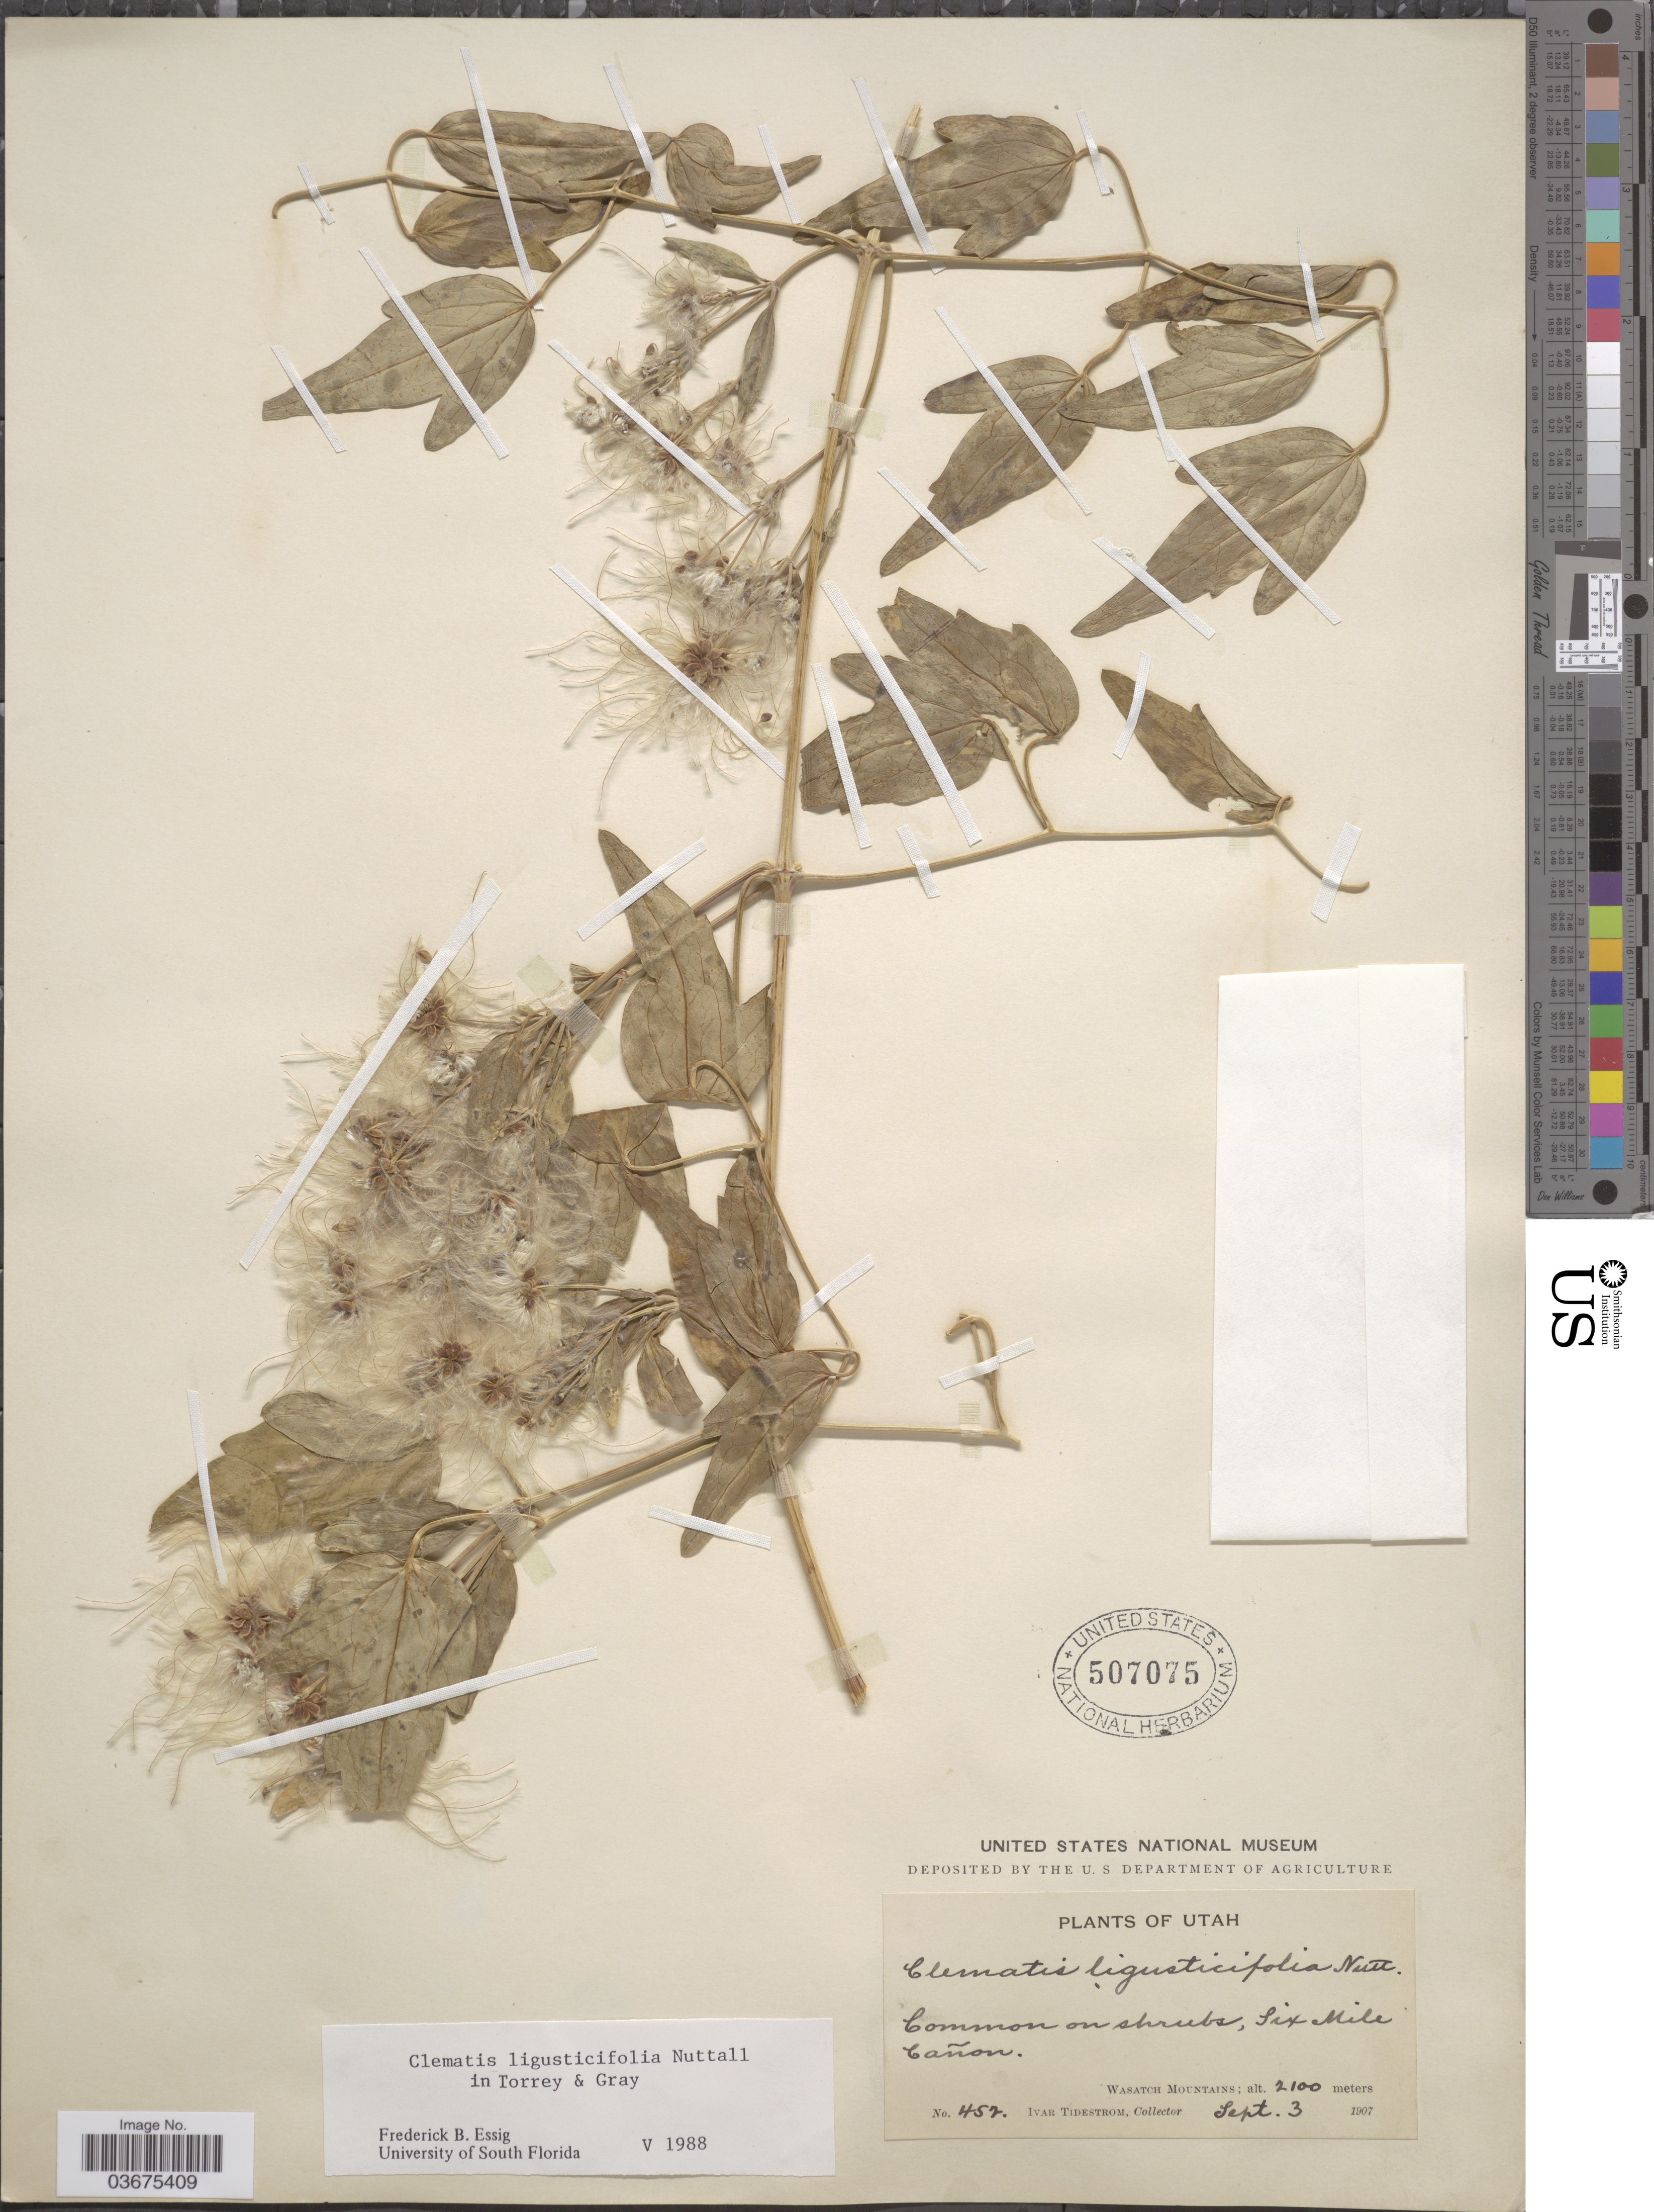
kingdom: Plantae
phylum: Tracheophyta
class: Magnoliopsida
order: Ranunculales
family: Ranunculaceae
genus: Clematis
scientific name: Clematis ligusticifolia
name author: Nutt.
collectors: I. F. Tidestrom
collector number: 452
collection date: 1907-09-03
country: United States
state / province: Utah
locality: Six Mile Cañon. Wasatch Mountains.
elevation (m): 2100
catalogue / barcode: US 507075